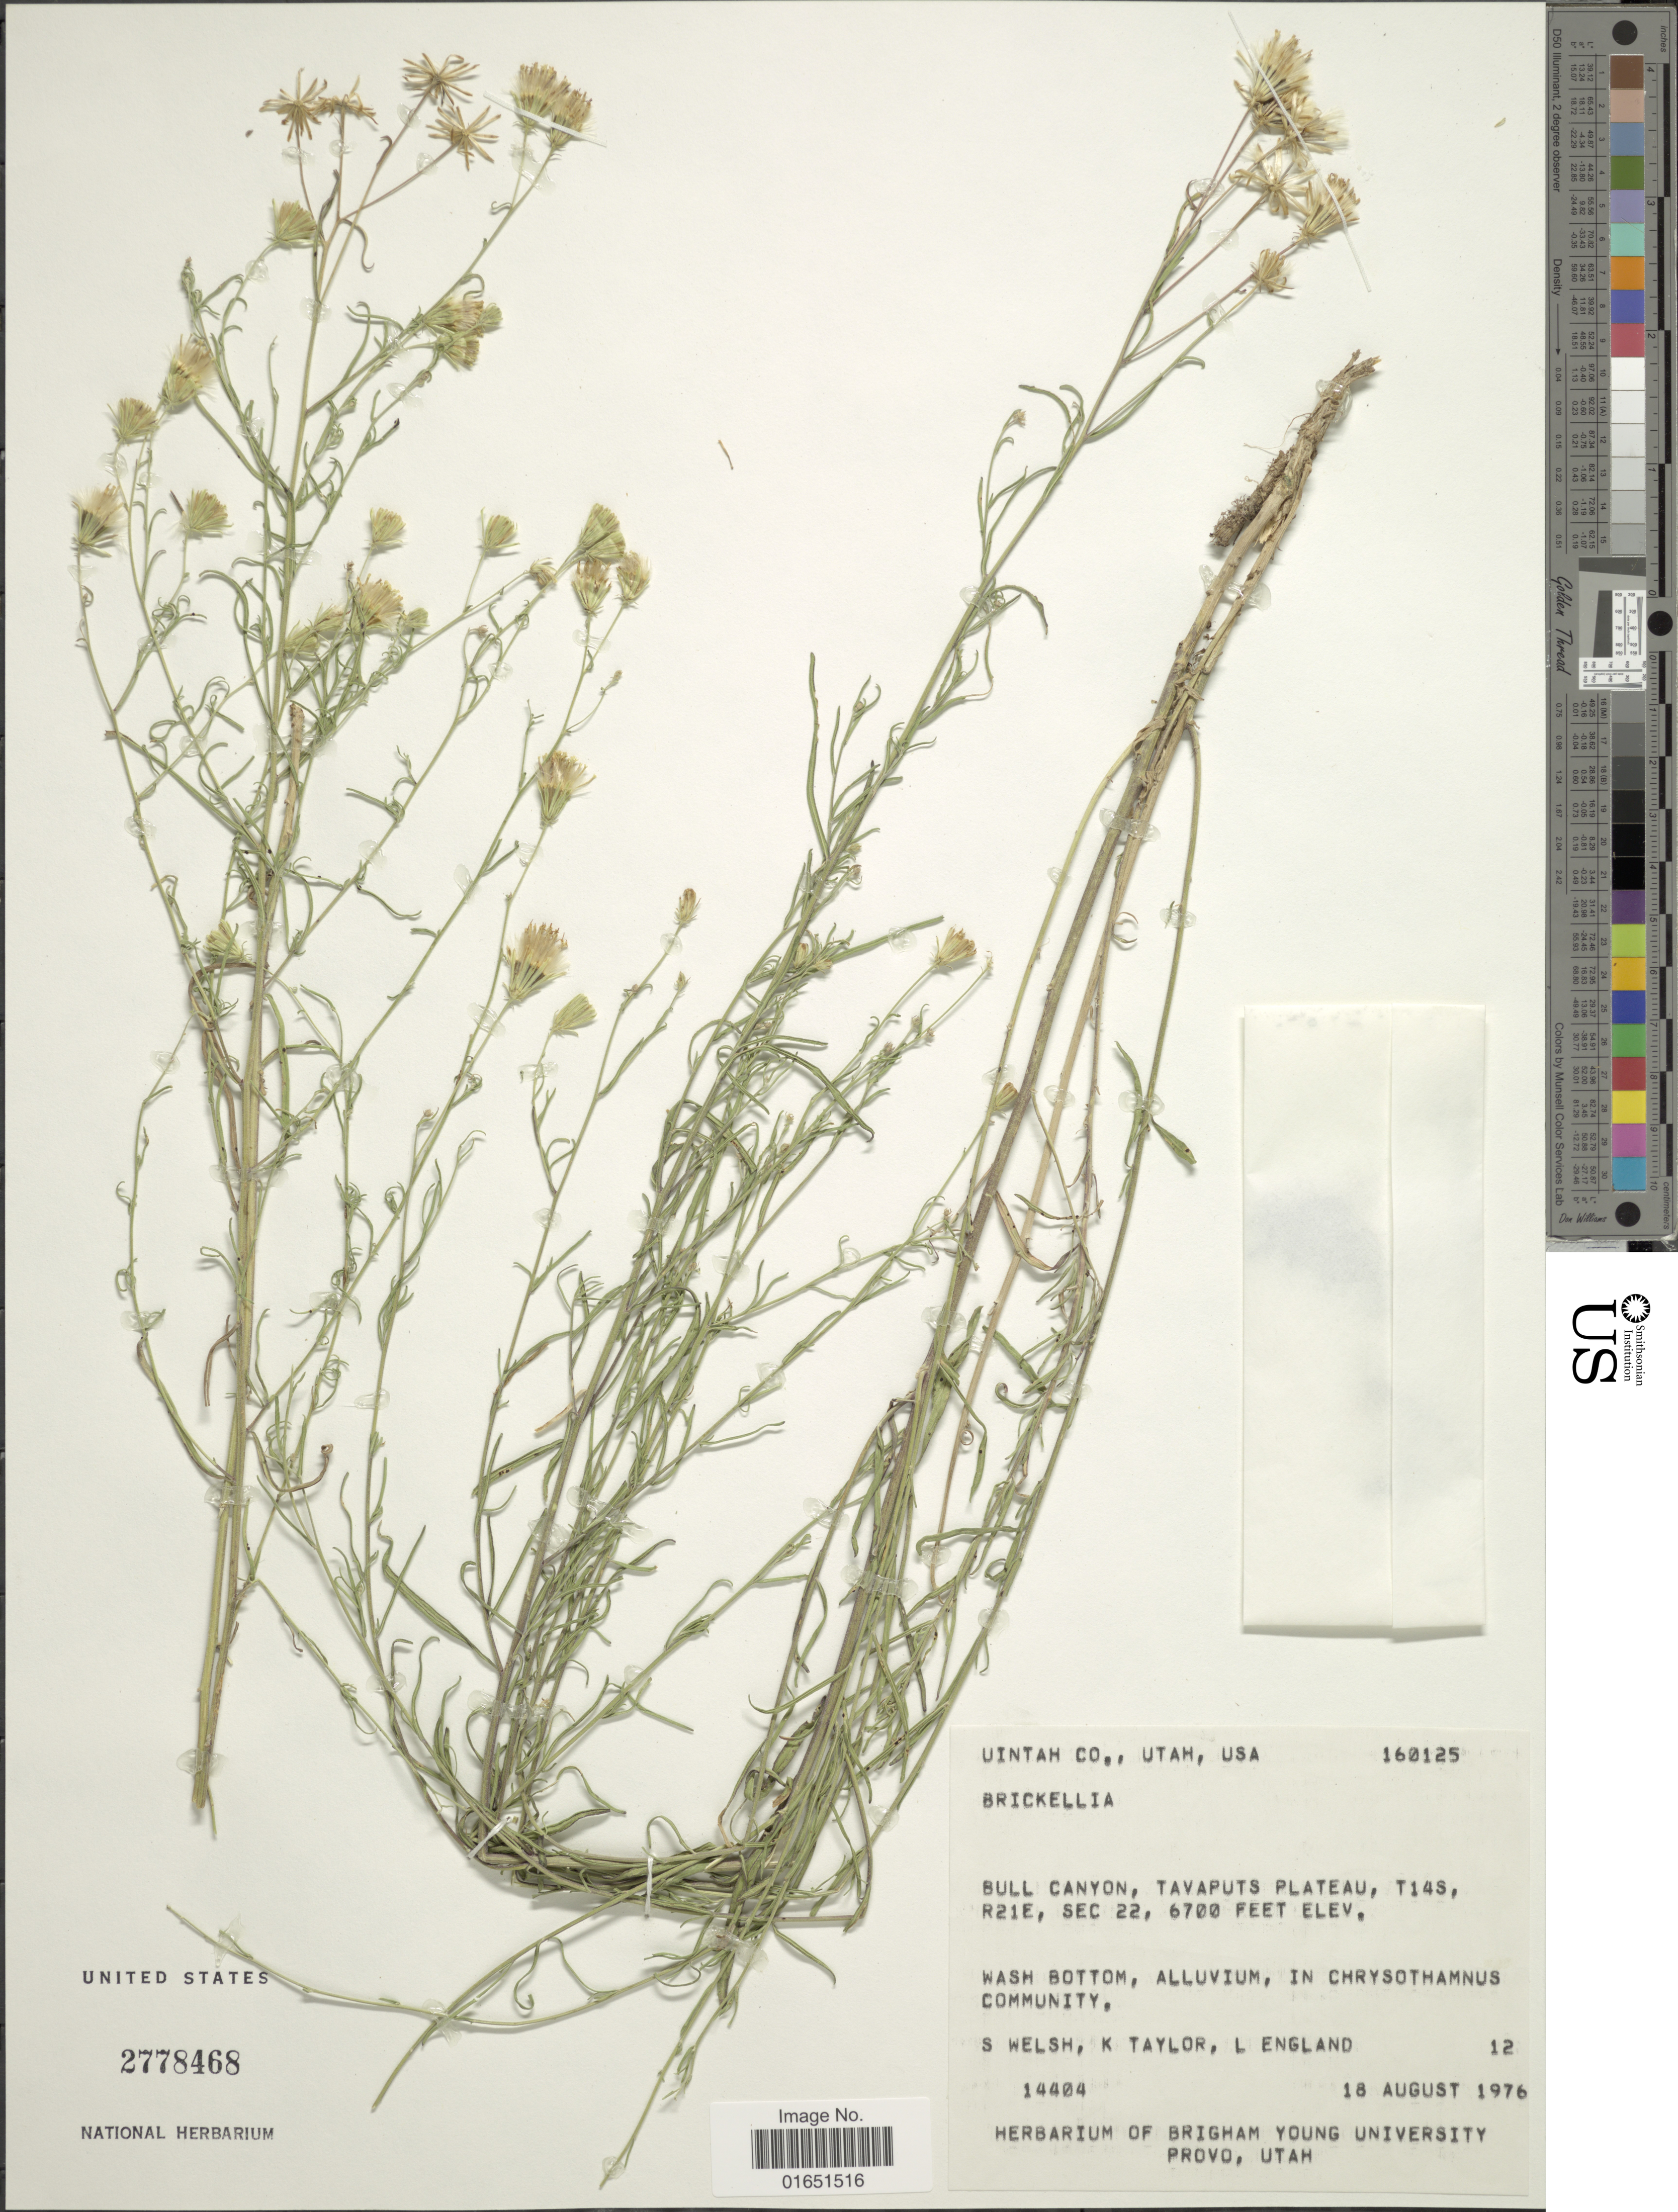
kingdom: Plantae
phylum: Tracheophyta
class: Magnoliopsida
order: Asterales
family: Asteraceae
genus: Brickellia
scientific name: Brickellia rosmarinifolia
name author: (Vent.) W.A. Weber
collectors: S. Welsh, K. Taylor & L. England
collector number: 12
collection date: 1976-08-18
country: United States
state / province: Utah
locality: Uintah Co., Bull Canyon, Tavaputs Plateau, T14S, R21E, Sec 22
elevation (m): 2042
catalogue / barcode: US 2778468